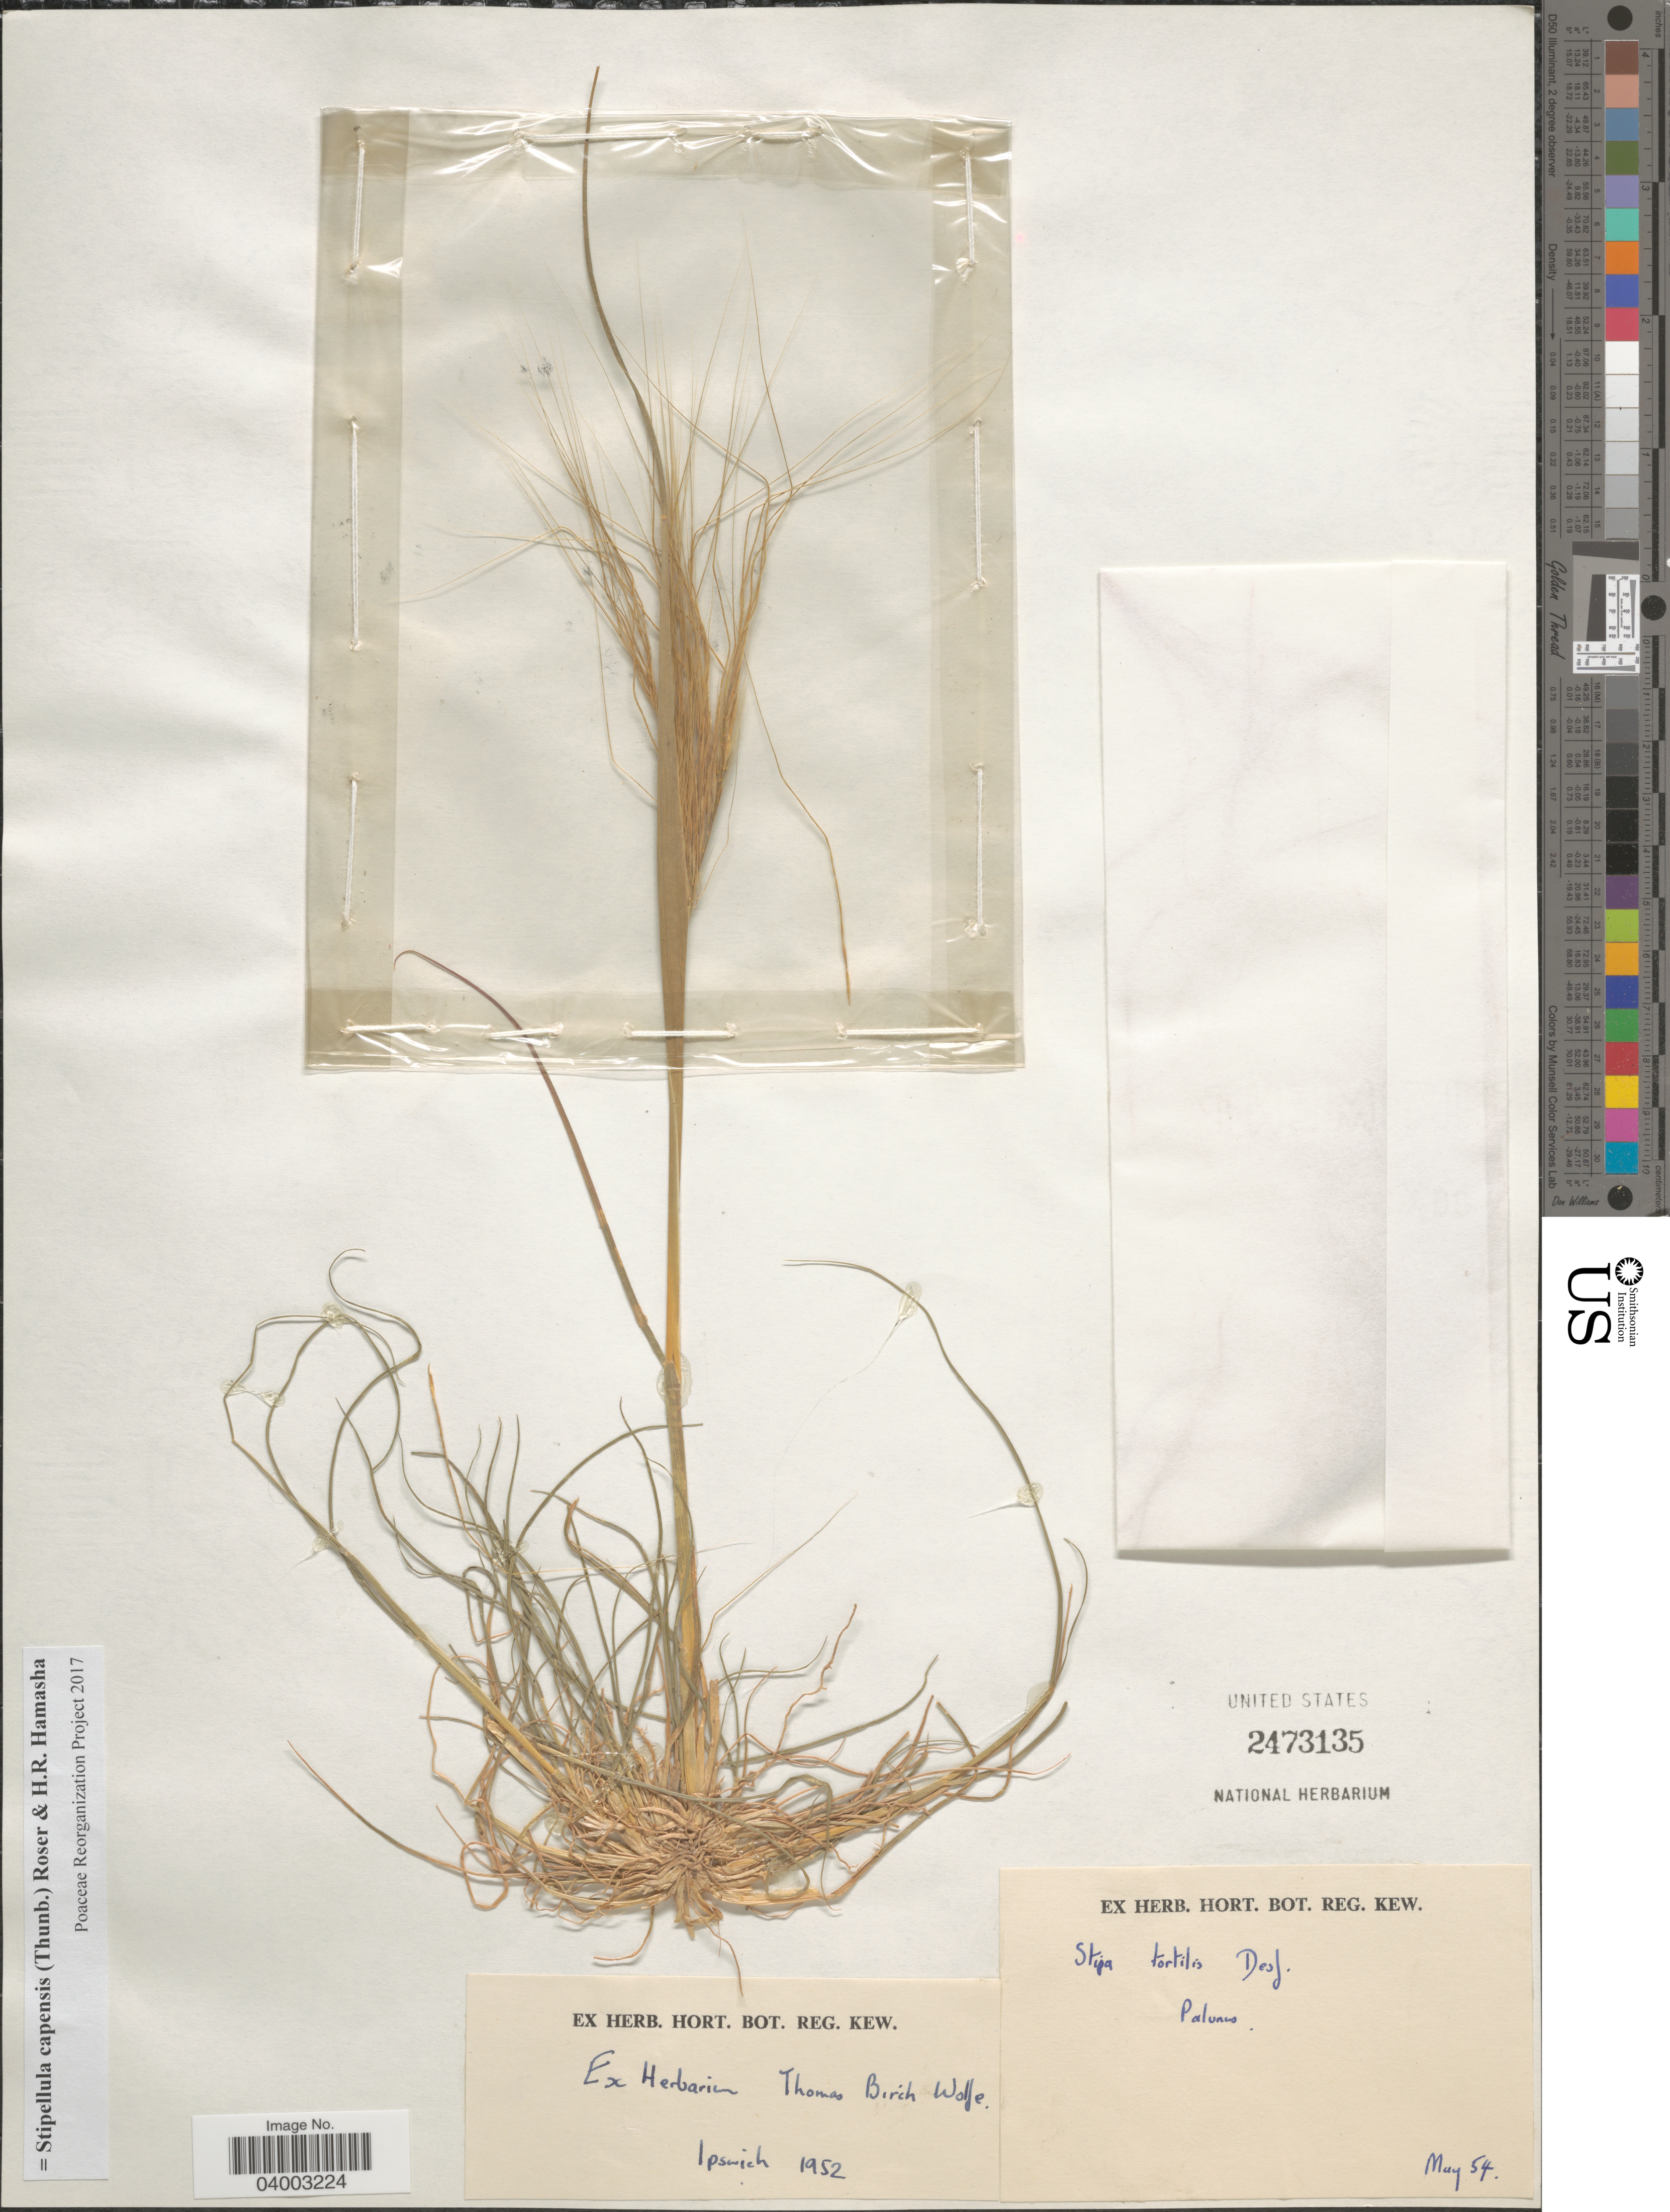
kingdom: Plantae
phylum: Tracheophyta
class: Liliopsida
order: Poales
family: Poaceae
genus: Stipellula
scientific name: Stipellula capensis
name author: (Thunb.) Röser & H. R. Hamasha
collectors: Ex herb. Thomas Birch Wolfe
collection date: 1952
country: United Kingdom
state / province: England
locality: Ipswich.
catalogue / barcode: US 2473135